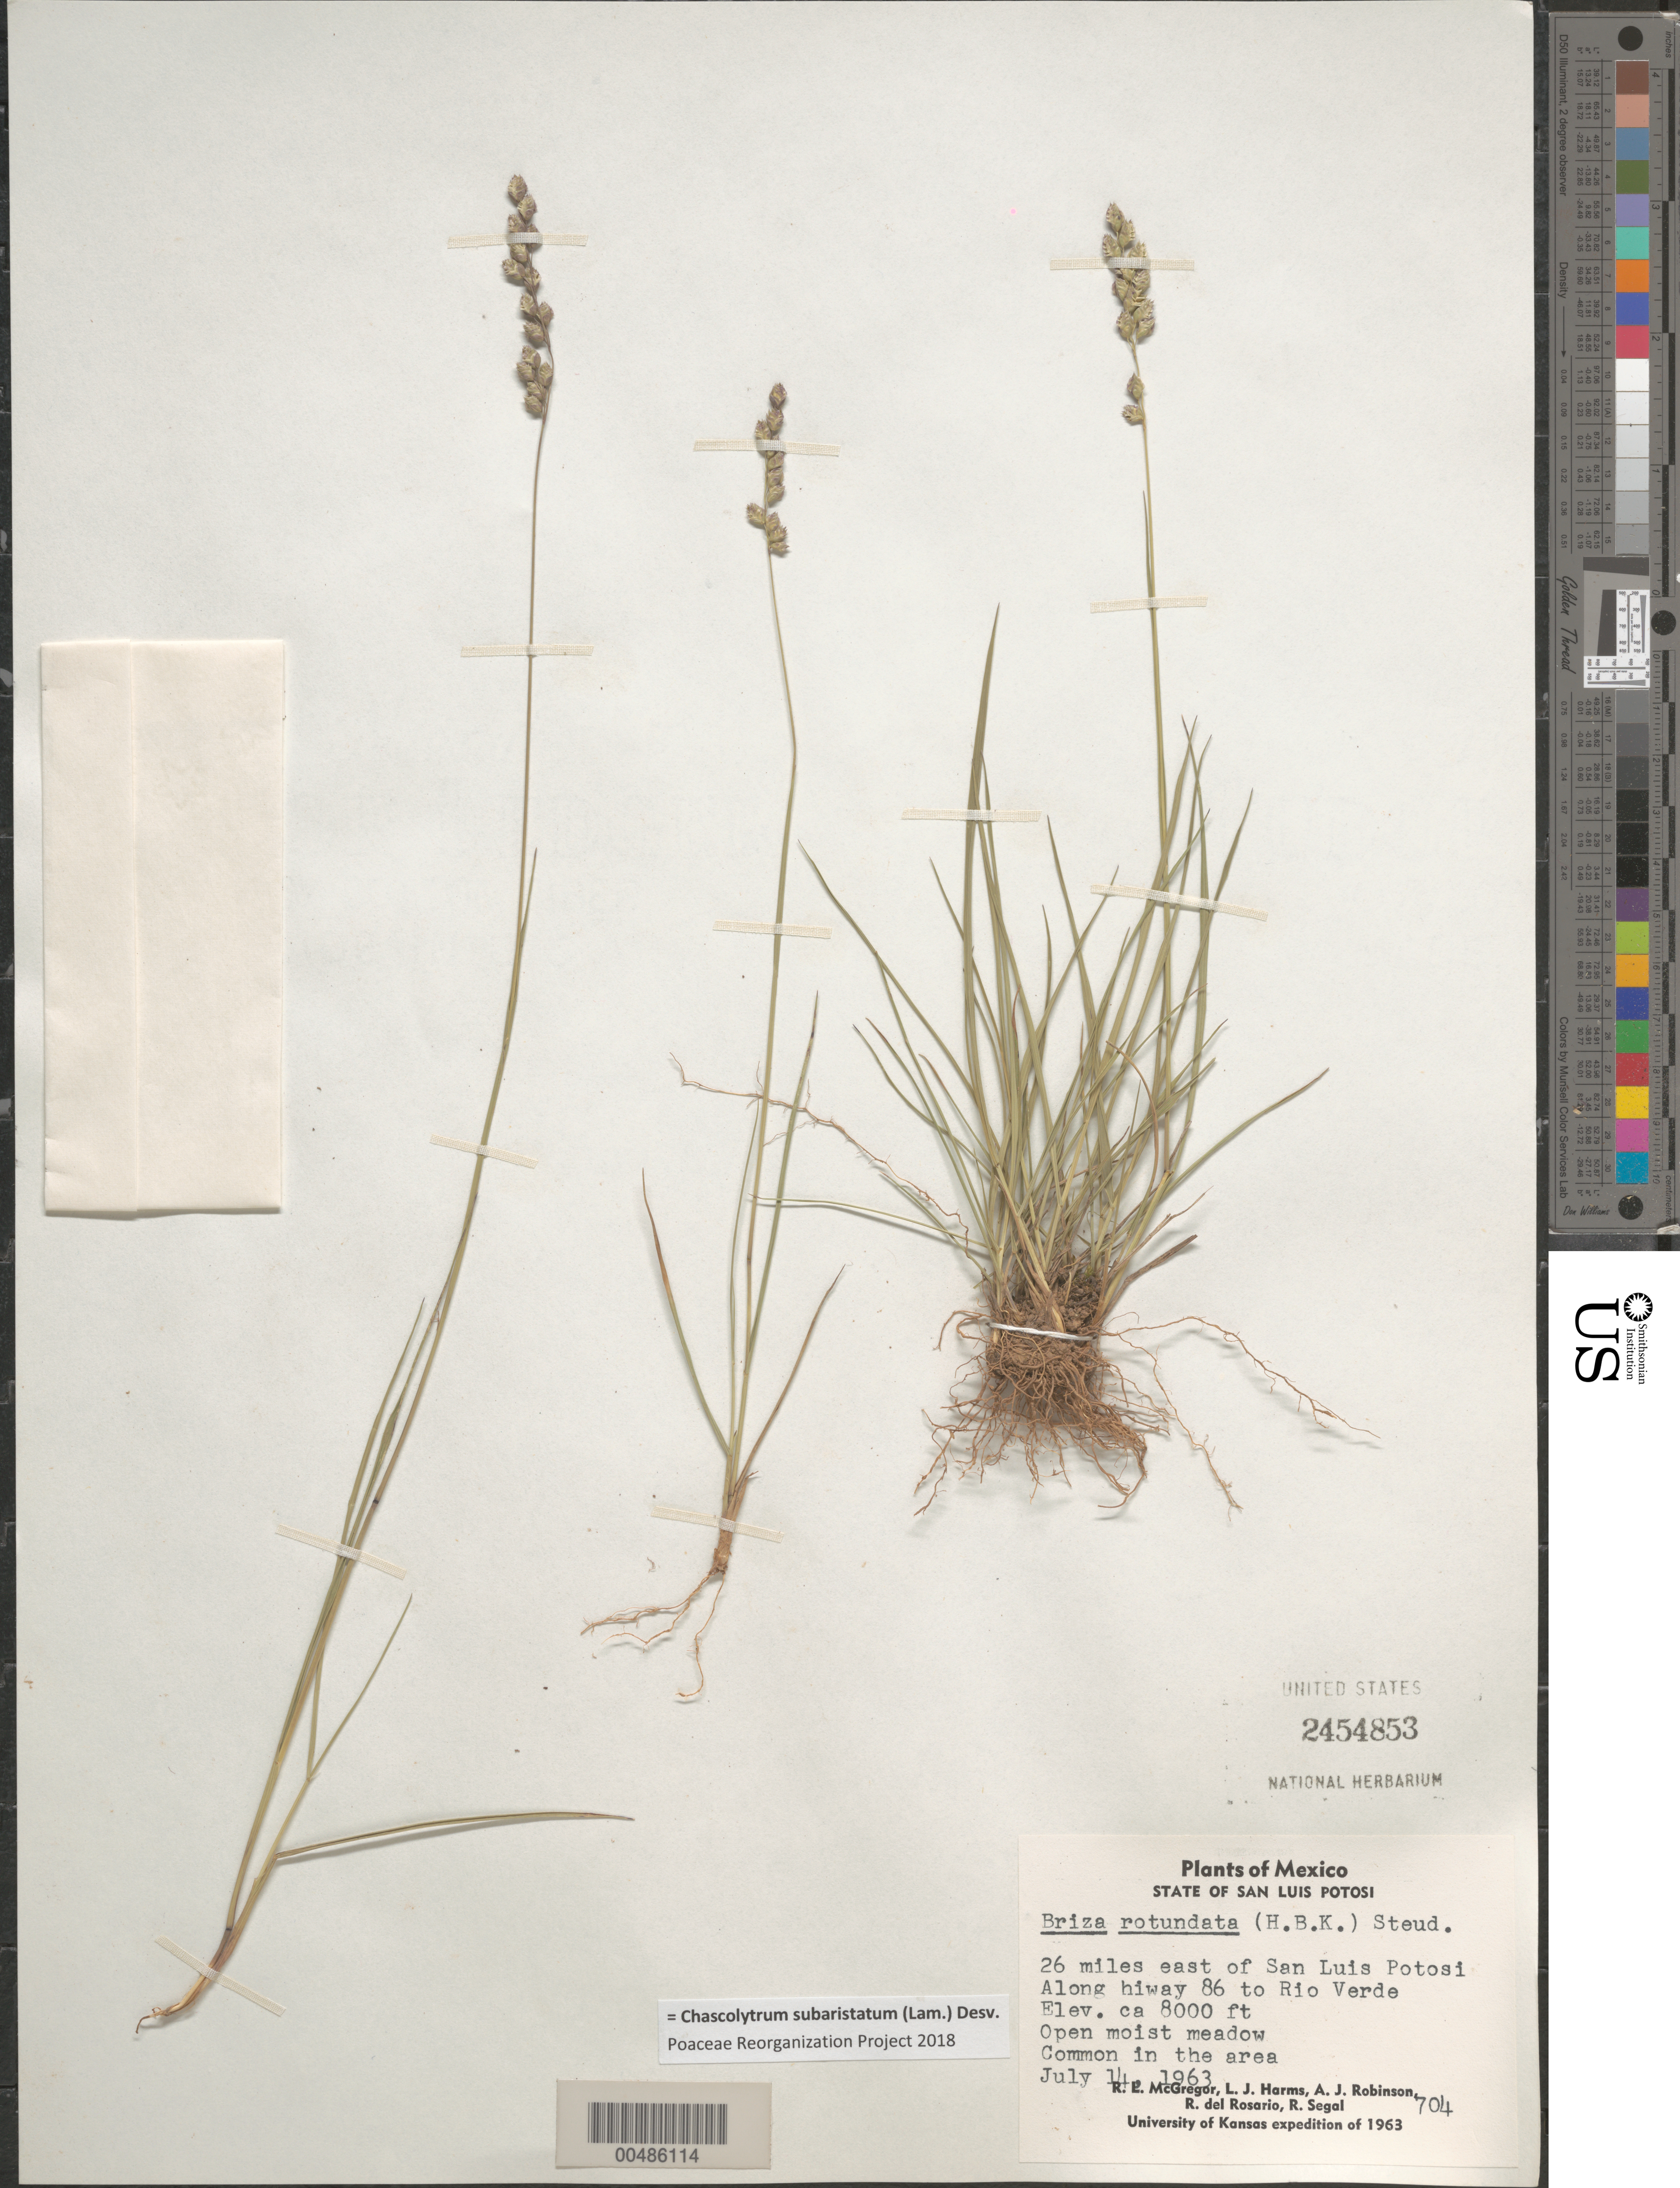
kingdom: Plantae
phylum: Tracheophyta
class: Liliopsida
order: Poales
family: Poaceae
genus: Chascolytrum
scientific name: Chascolytrum subaristatum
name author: (Lam.) Desv.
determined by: Poaceae Reorganization Project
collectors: R. McGregor, L. Harms, A. J. Robinson & R. Segal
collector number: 704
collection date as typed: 14 Jul 1963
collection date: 1963-07-14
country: Mexico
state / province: San Luis Potosi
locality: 26 mi E of San Luis Potosi, along hwy 86 to Rio Verde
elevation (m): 2438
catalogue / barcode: US 2454853